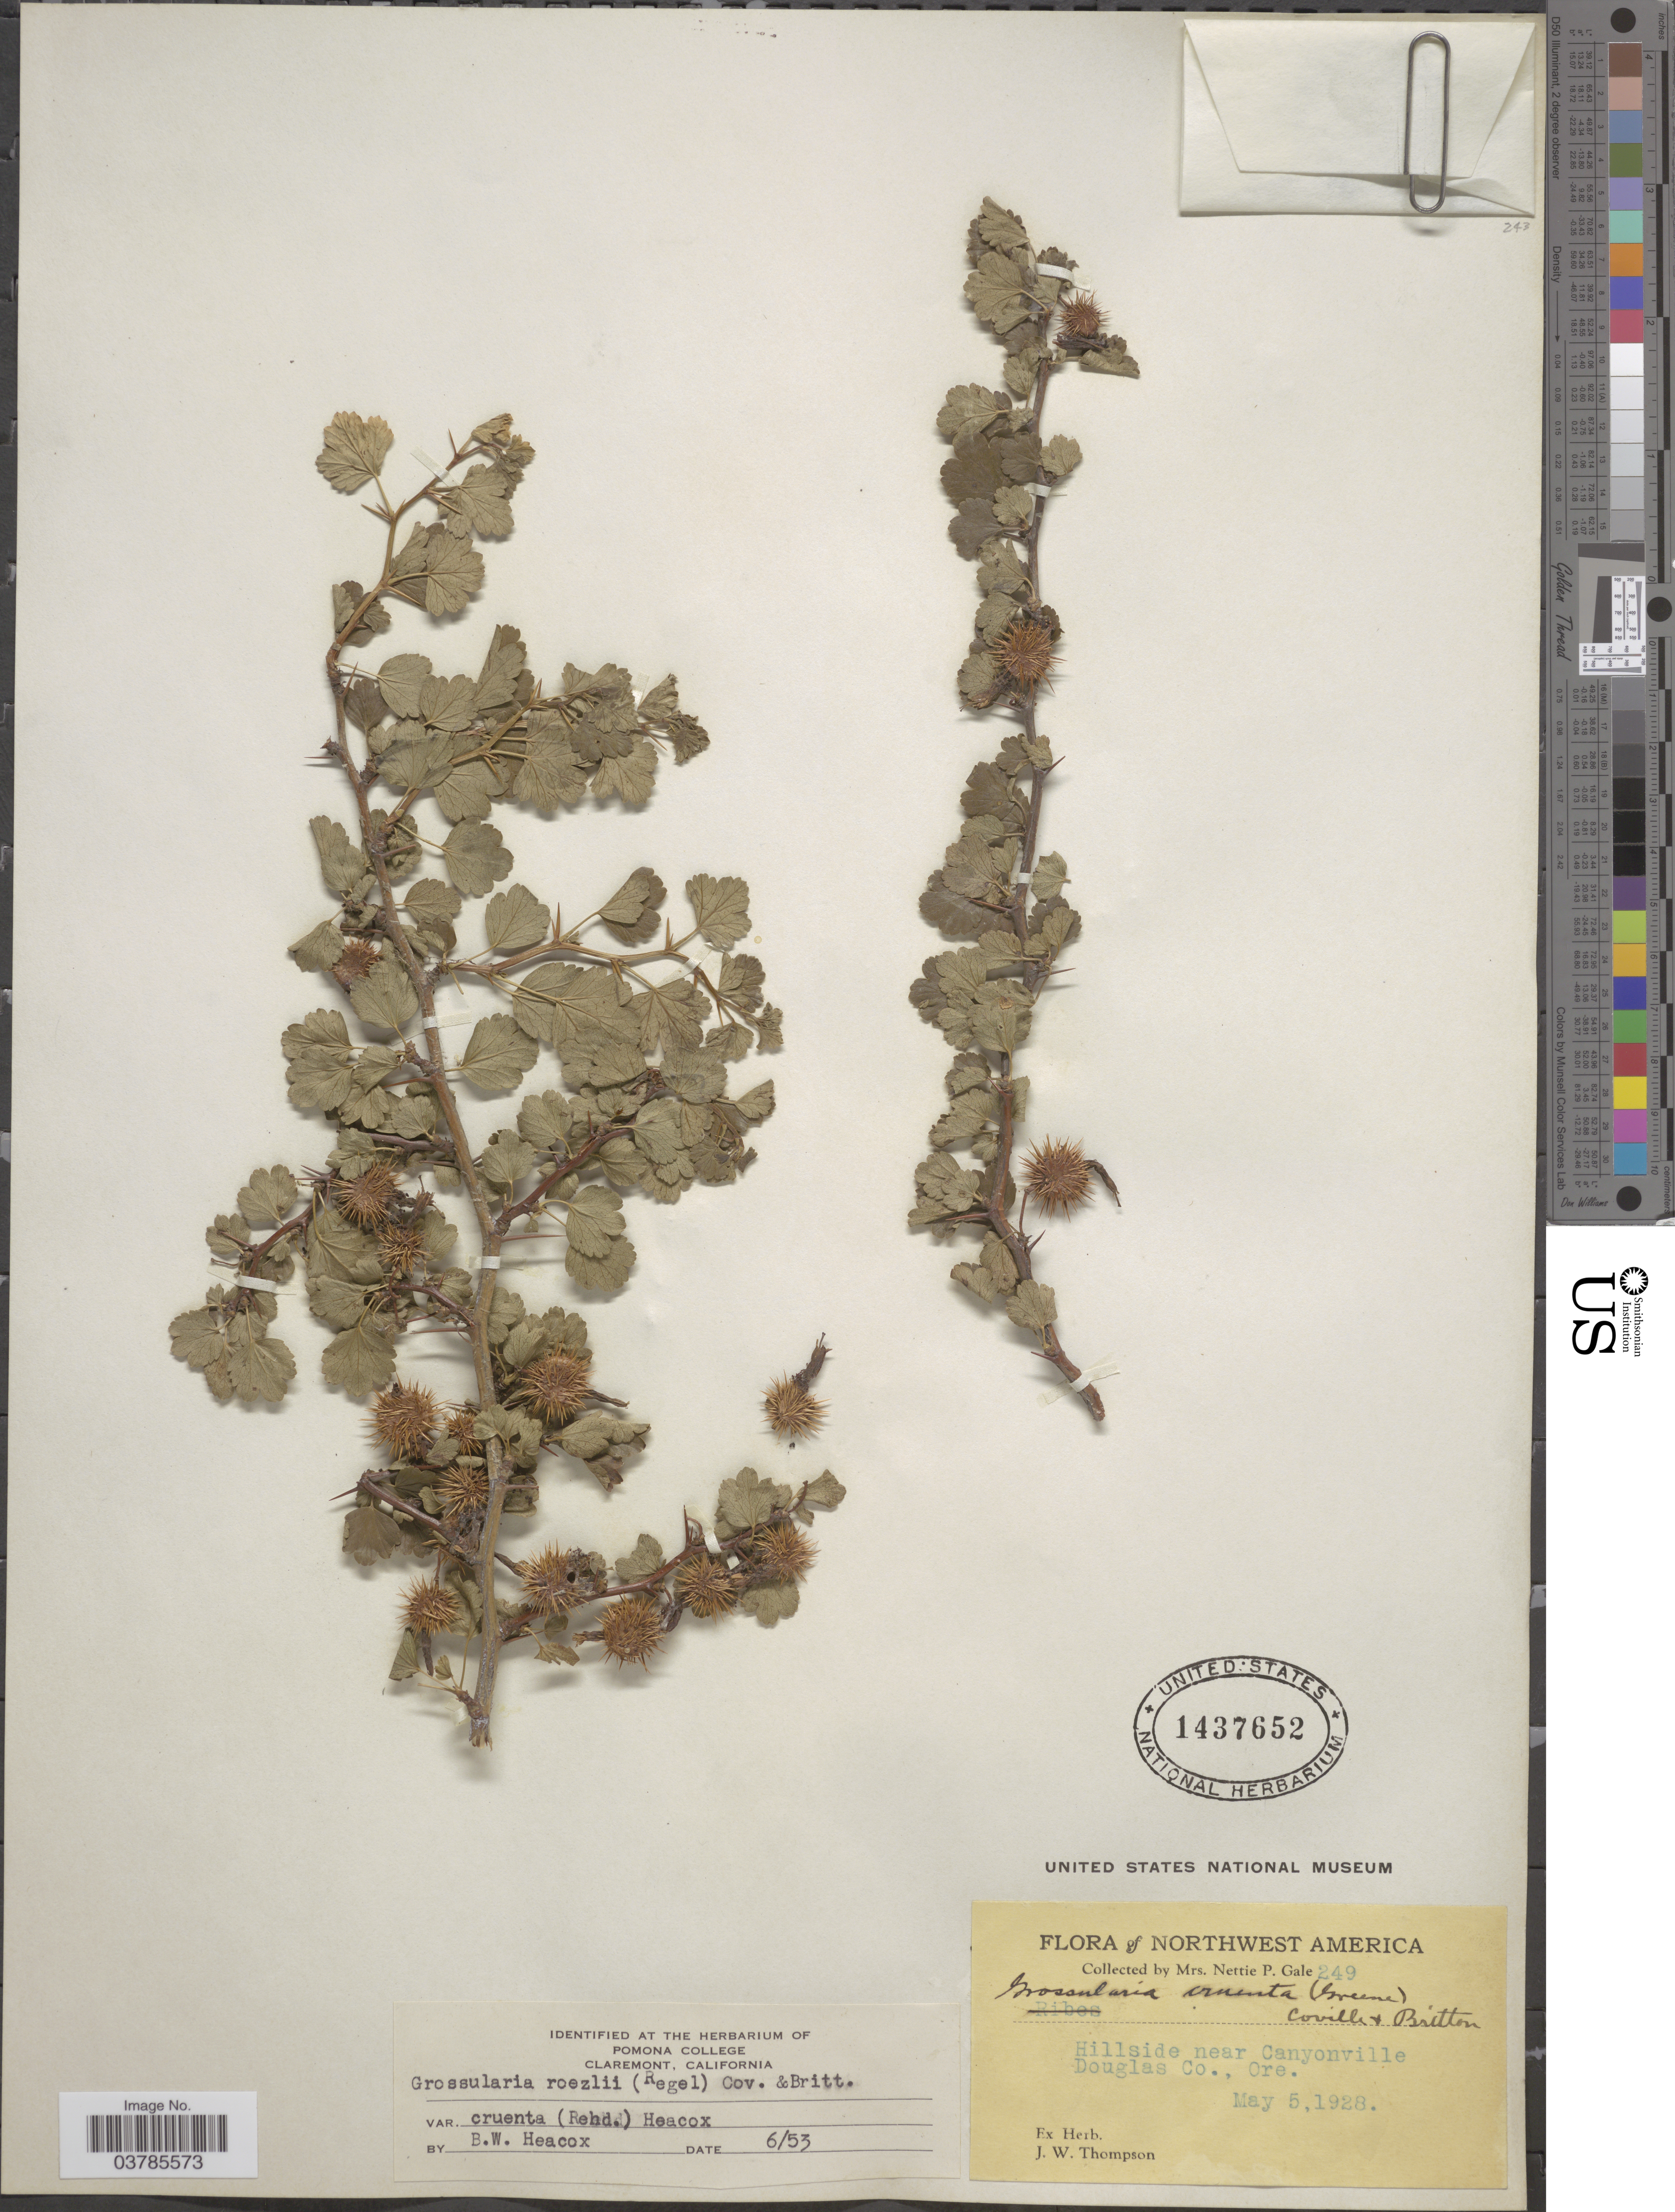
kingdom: Plantae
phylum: Tracheophyta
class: Magnoliopsida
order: Saxifragales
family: Grossulariaceae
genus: Ribes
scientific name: Ribes roezlii var. cruentum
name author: (Greene) Rehder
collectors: N. Gale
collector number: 249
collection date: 1928-05-05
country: United States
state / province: Oregon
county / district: Douglas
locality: Northwest America. Hillside near Canyonville Douglas Co.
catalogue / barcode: US 1437652